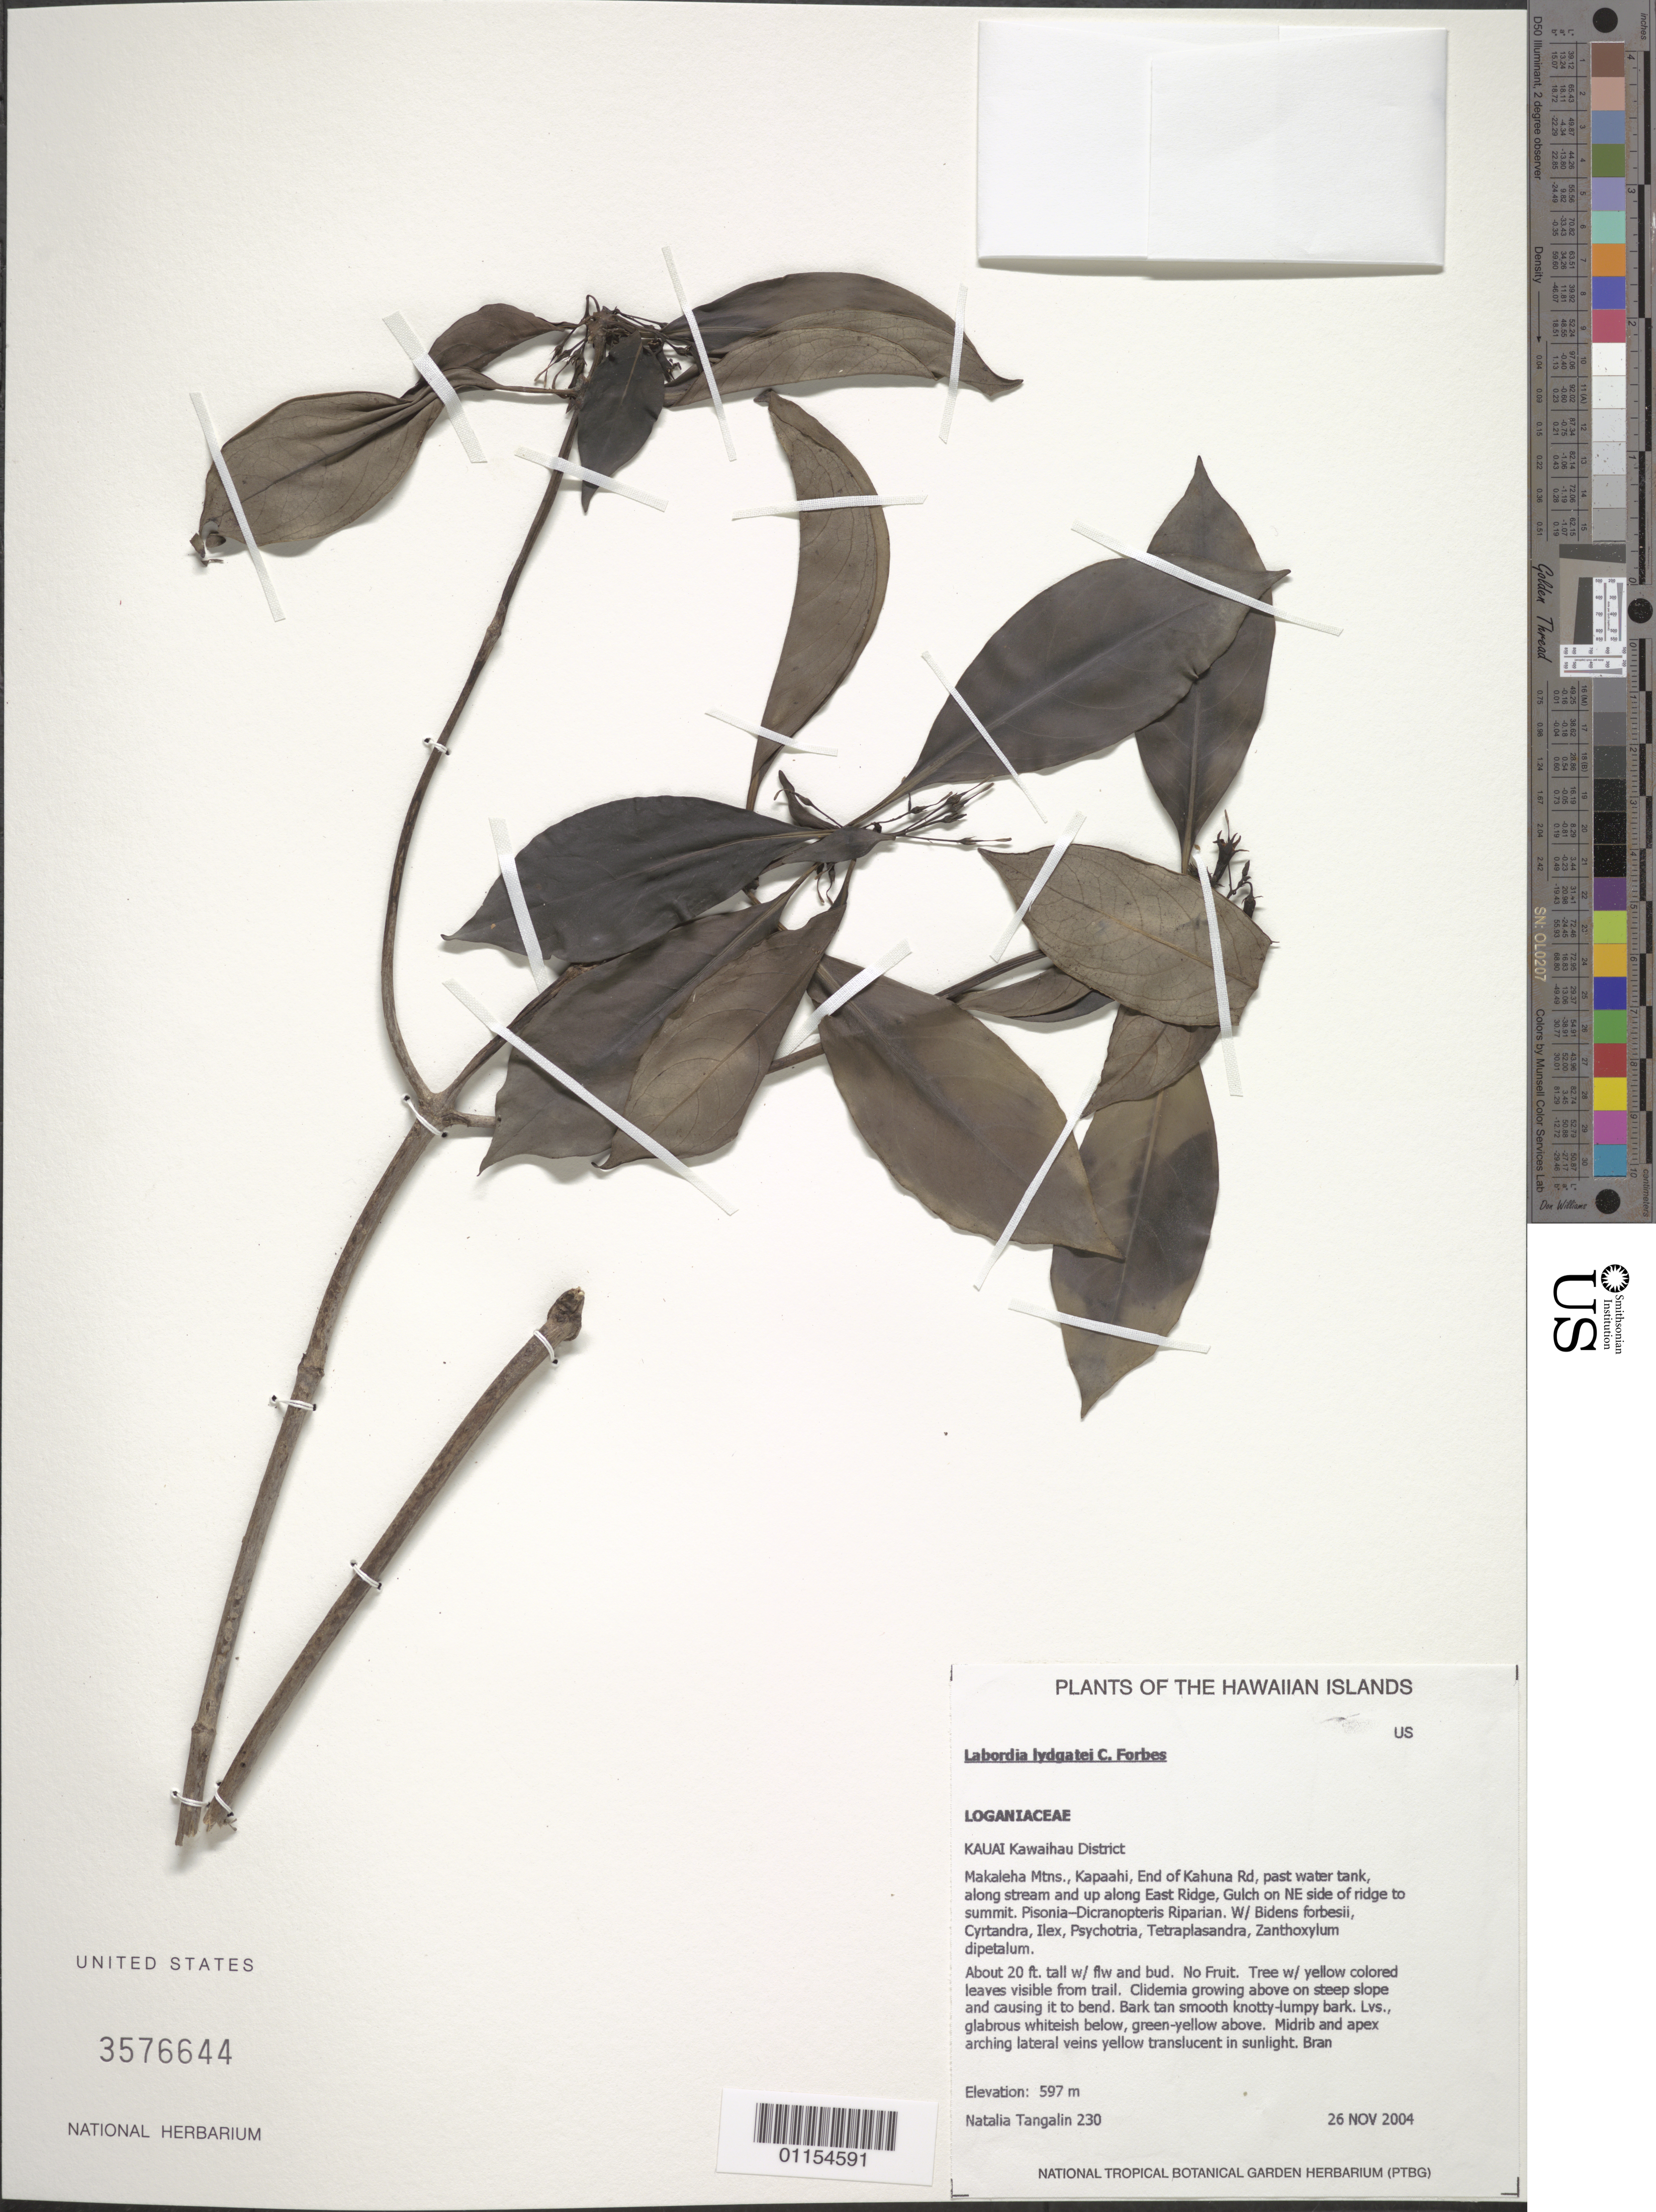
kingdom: Plantae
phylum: Tracheophyta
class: Magnoliopsida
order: Gentianales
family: Loganiaceae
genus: Geniostoma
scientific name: Geniostoma lydgatei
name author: (C.N. Forbes) Byng & Christenh.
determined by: Wagner, W. L., (BOT), Smithsonian Institution - National Museum of Natural History (UNITED STATES)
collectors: N. Tangalin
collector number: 230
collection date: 2004-11-26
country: United States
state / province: Hawaii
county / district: Kaui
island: Kaua'i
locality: Kawaihau District, Makaleha Mtns., Kapa'ahi, End of Kahuna Road, past water tank, along stream and up along East Ridge, Gulch on NE side of ridge to summit.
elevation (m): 597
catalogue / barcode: US 3576644